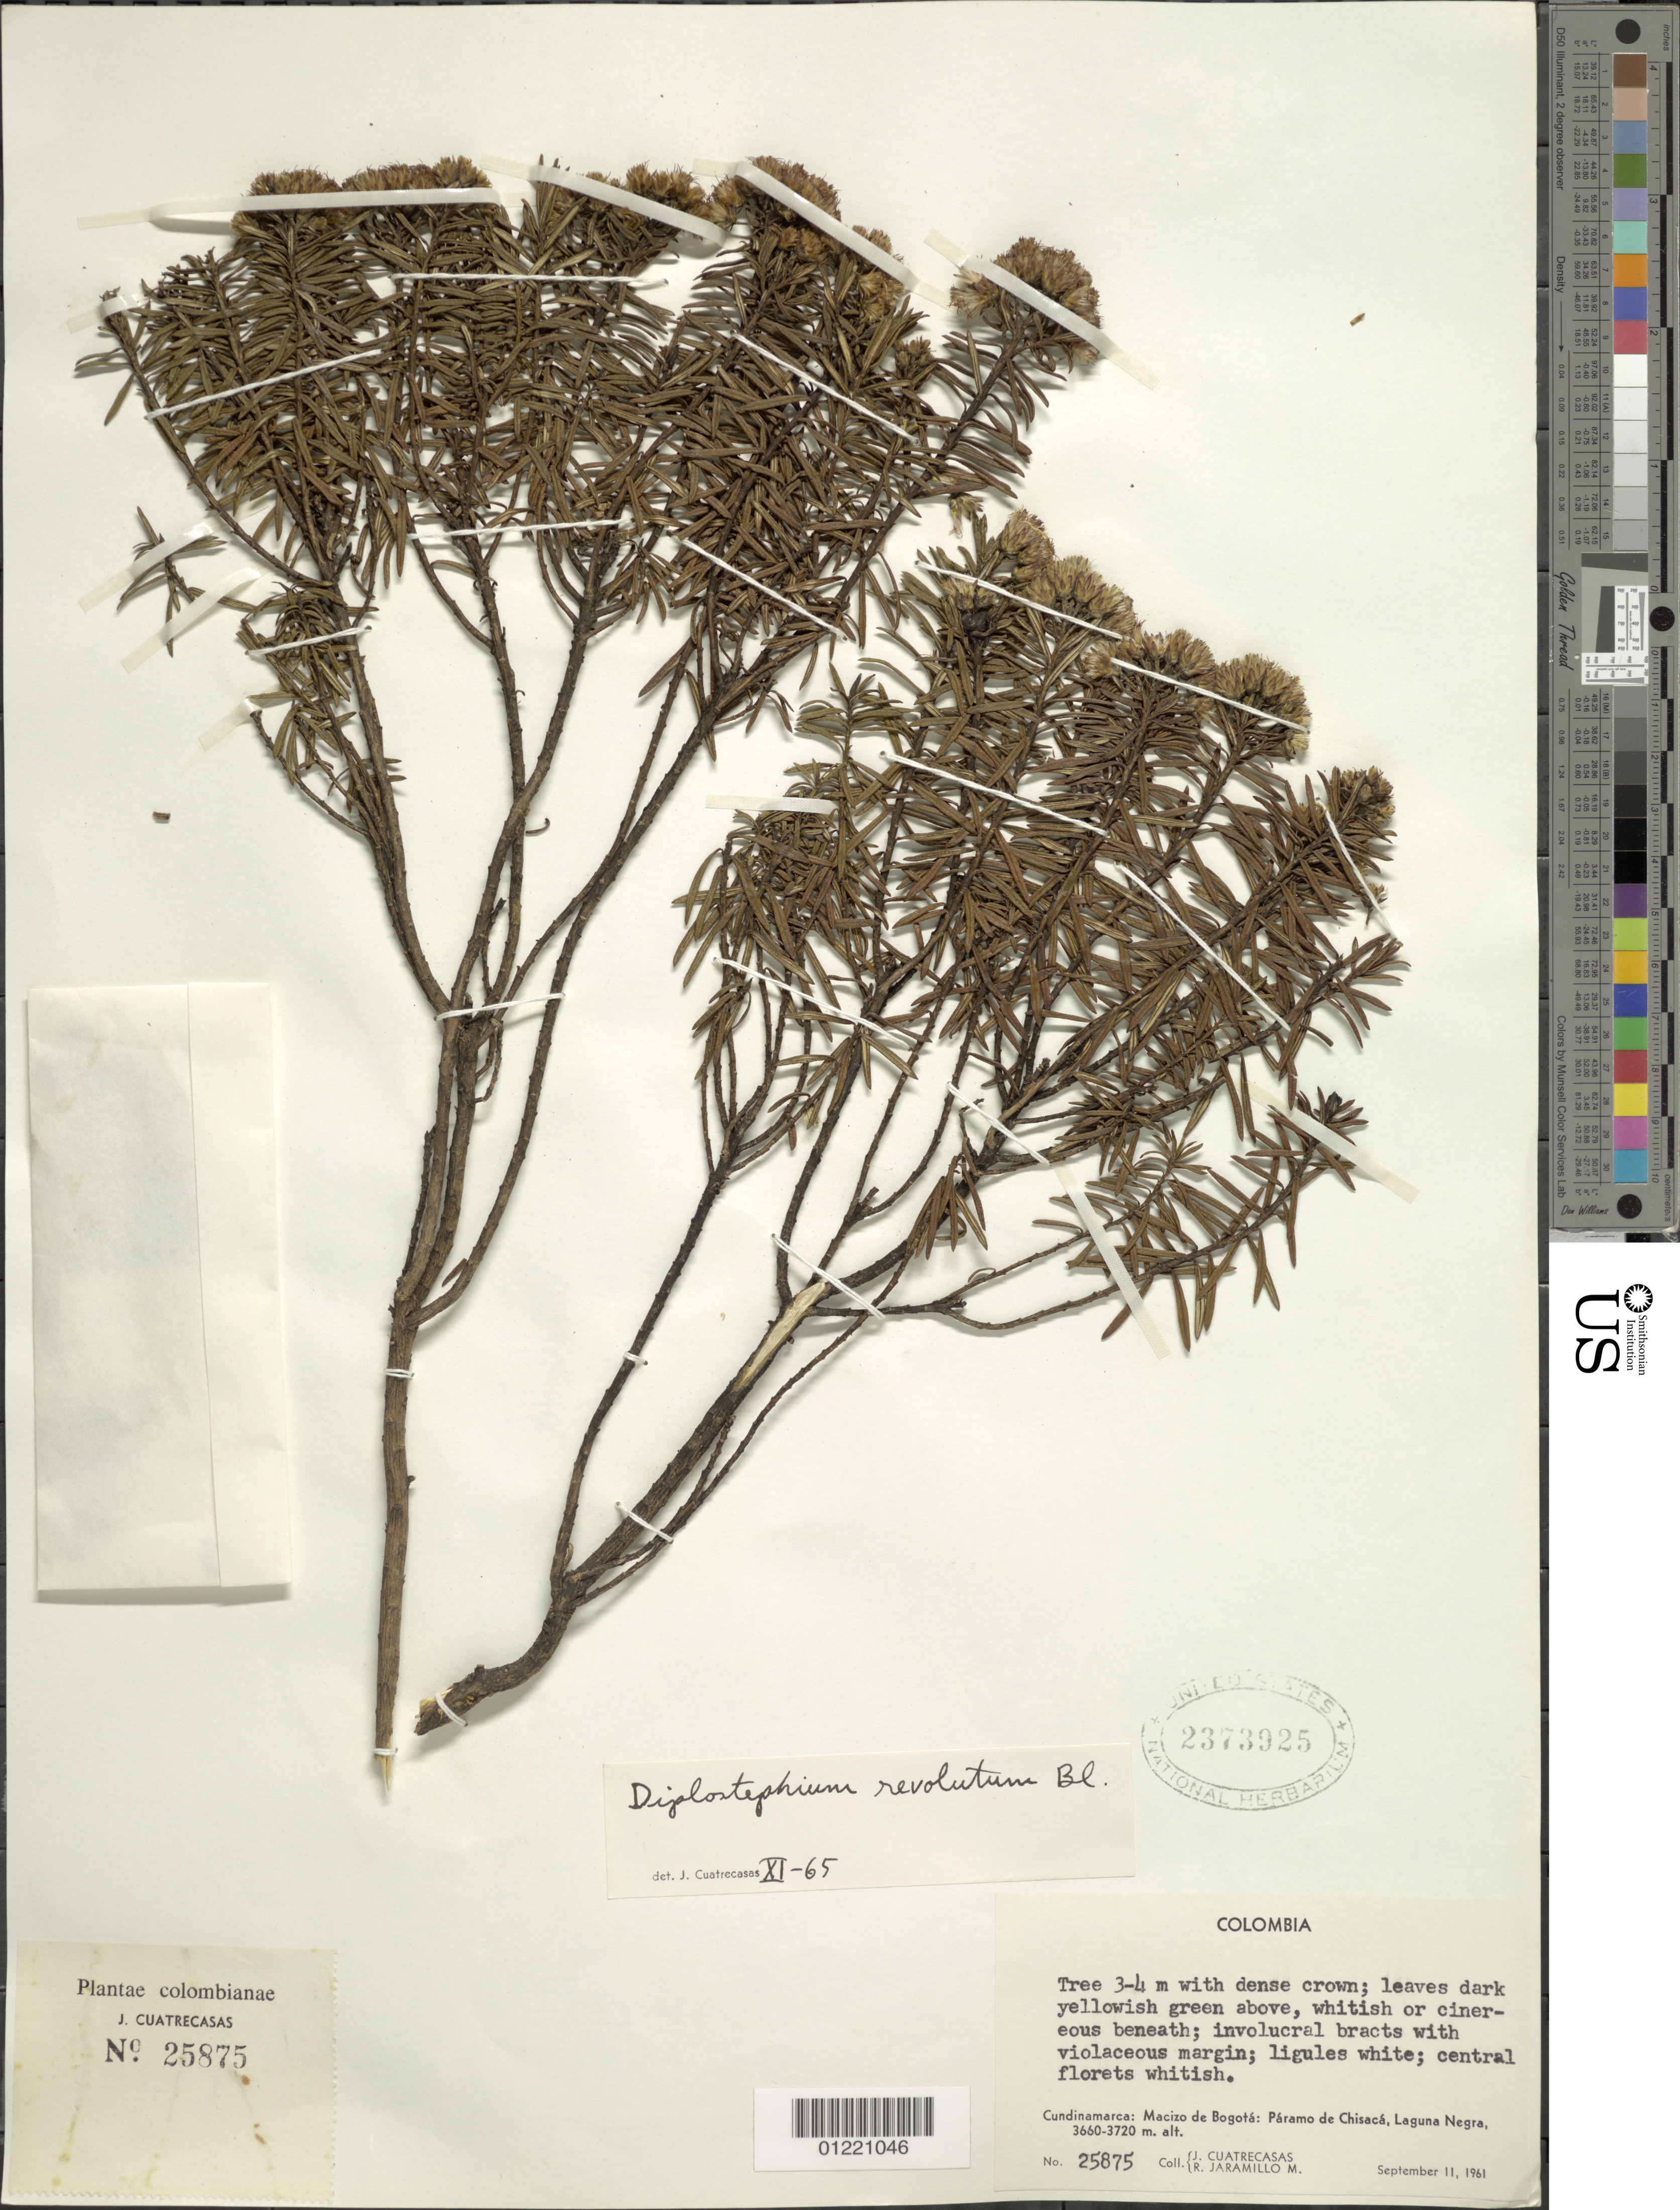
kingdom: Plantae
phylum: Tracheophyta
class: Magnoliopsida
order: Asterales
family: Asteraceae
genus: Diplostephium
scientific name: Diplostephium revolutum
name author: S.F. Blake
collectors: J. Cuatrecasas & R. Jaramillo M.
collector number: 25875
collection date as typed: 11 Sep 1961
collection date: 1961-09-11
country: Colombia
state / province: Cundinamarca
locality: Macizo de Bogotá: Páramo de Chisaca, Laguna Negra.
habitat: paramo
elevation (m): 3660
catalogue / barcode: US 2373925